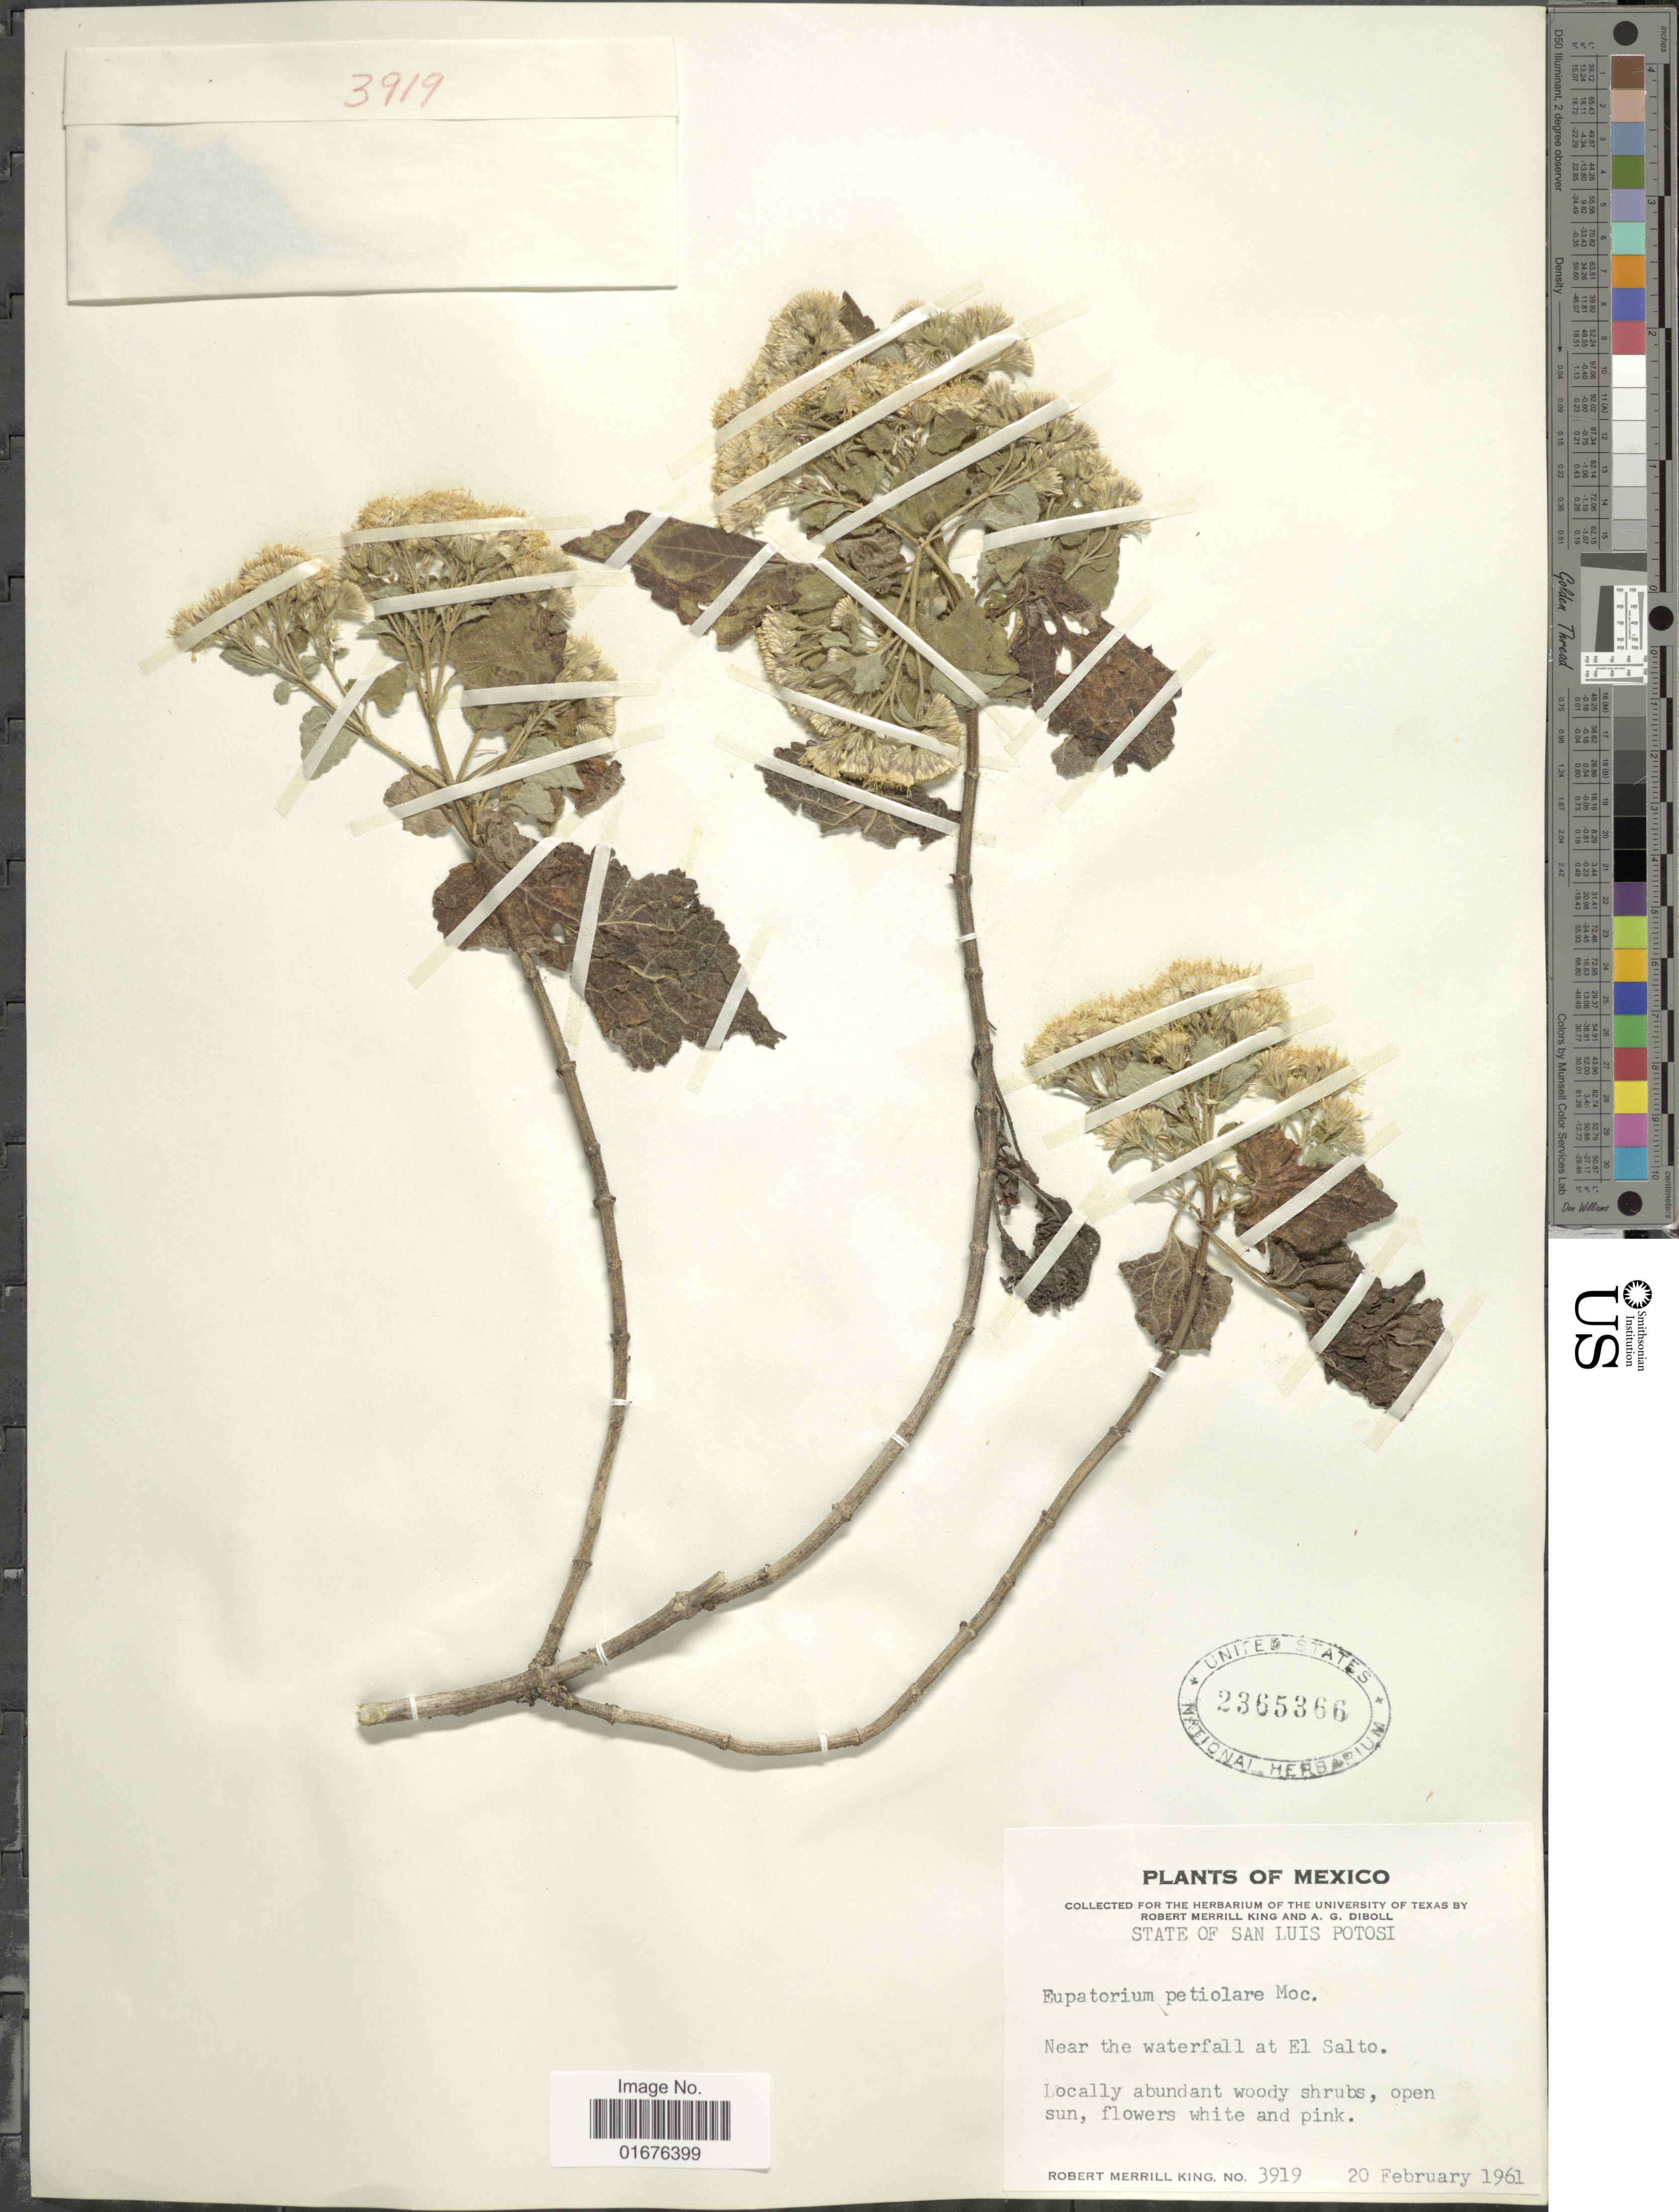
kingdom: Plantae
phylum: Tracheophyta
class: Magnoliopsida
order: Asterales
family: Asteraceae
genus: Ageratina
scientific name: Ageratina petiolaris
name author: (Moc. & Sessé ex DC.) R.M. King & H. Rob.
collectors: R. M. King & A. Diboll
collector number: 3919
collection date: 1961-02-20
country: Mexico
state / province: San Luis Potosí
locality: Near the waterfall at El Salto, locally abundant woody shrubs, open sun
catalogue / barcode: US 2365366